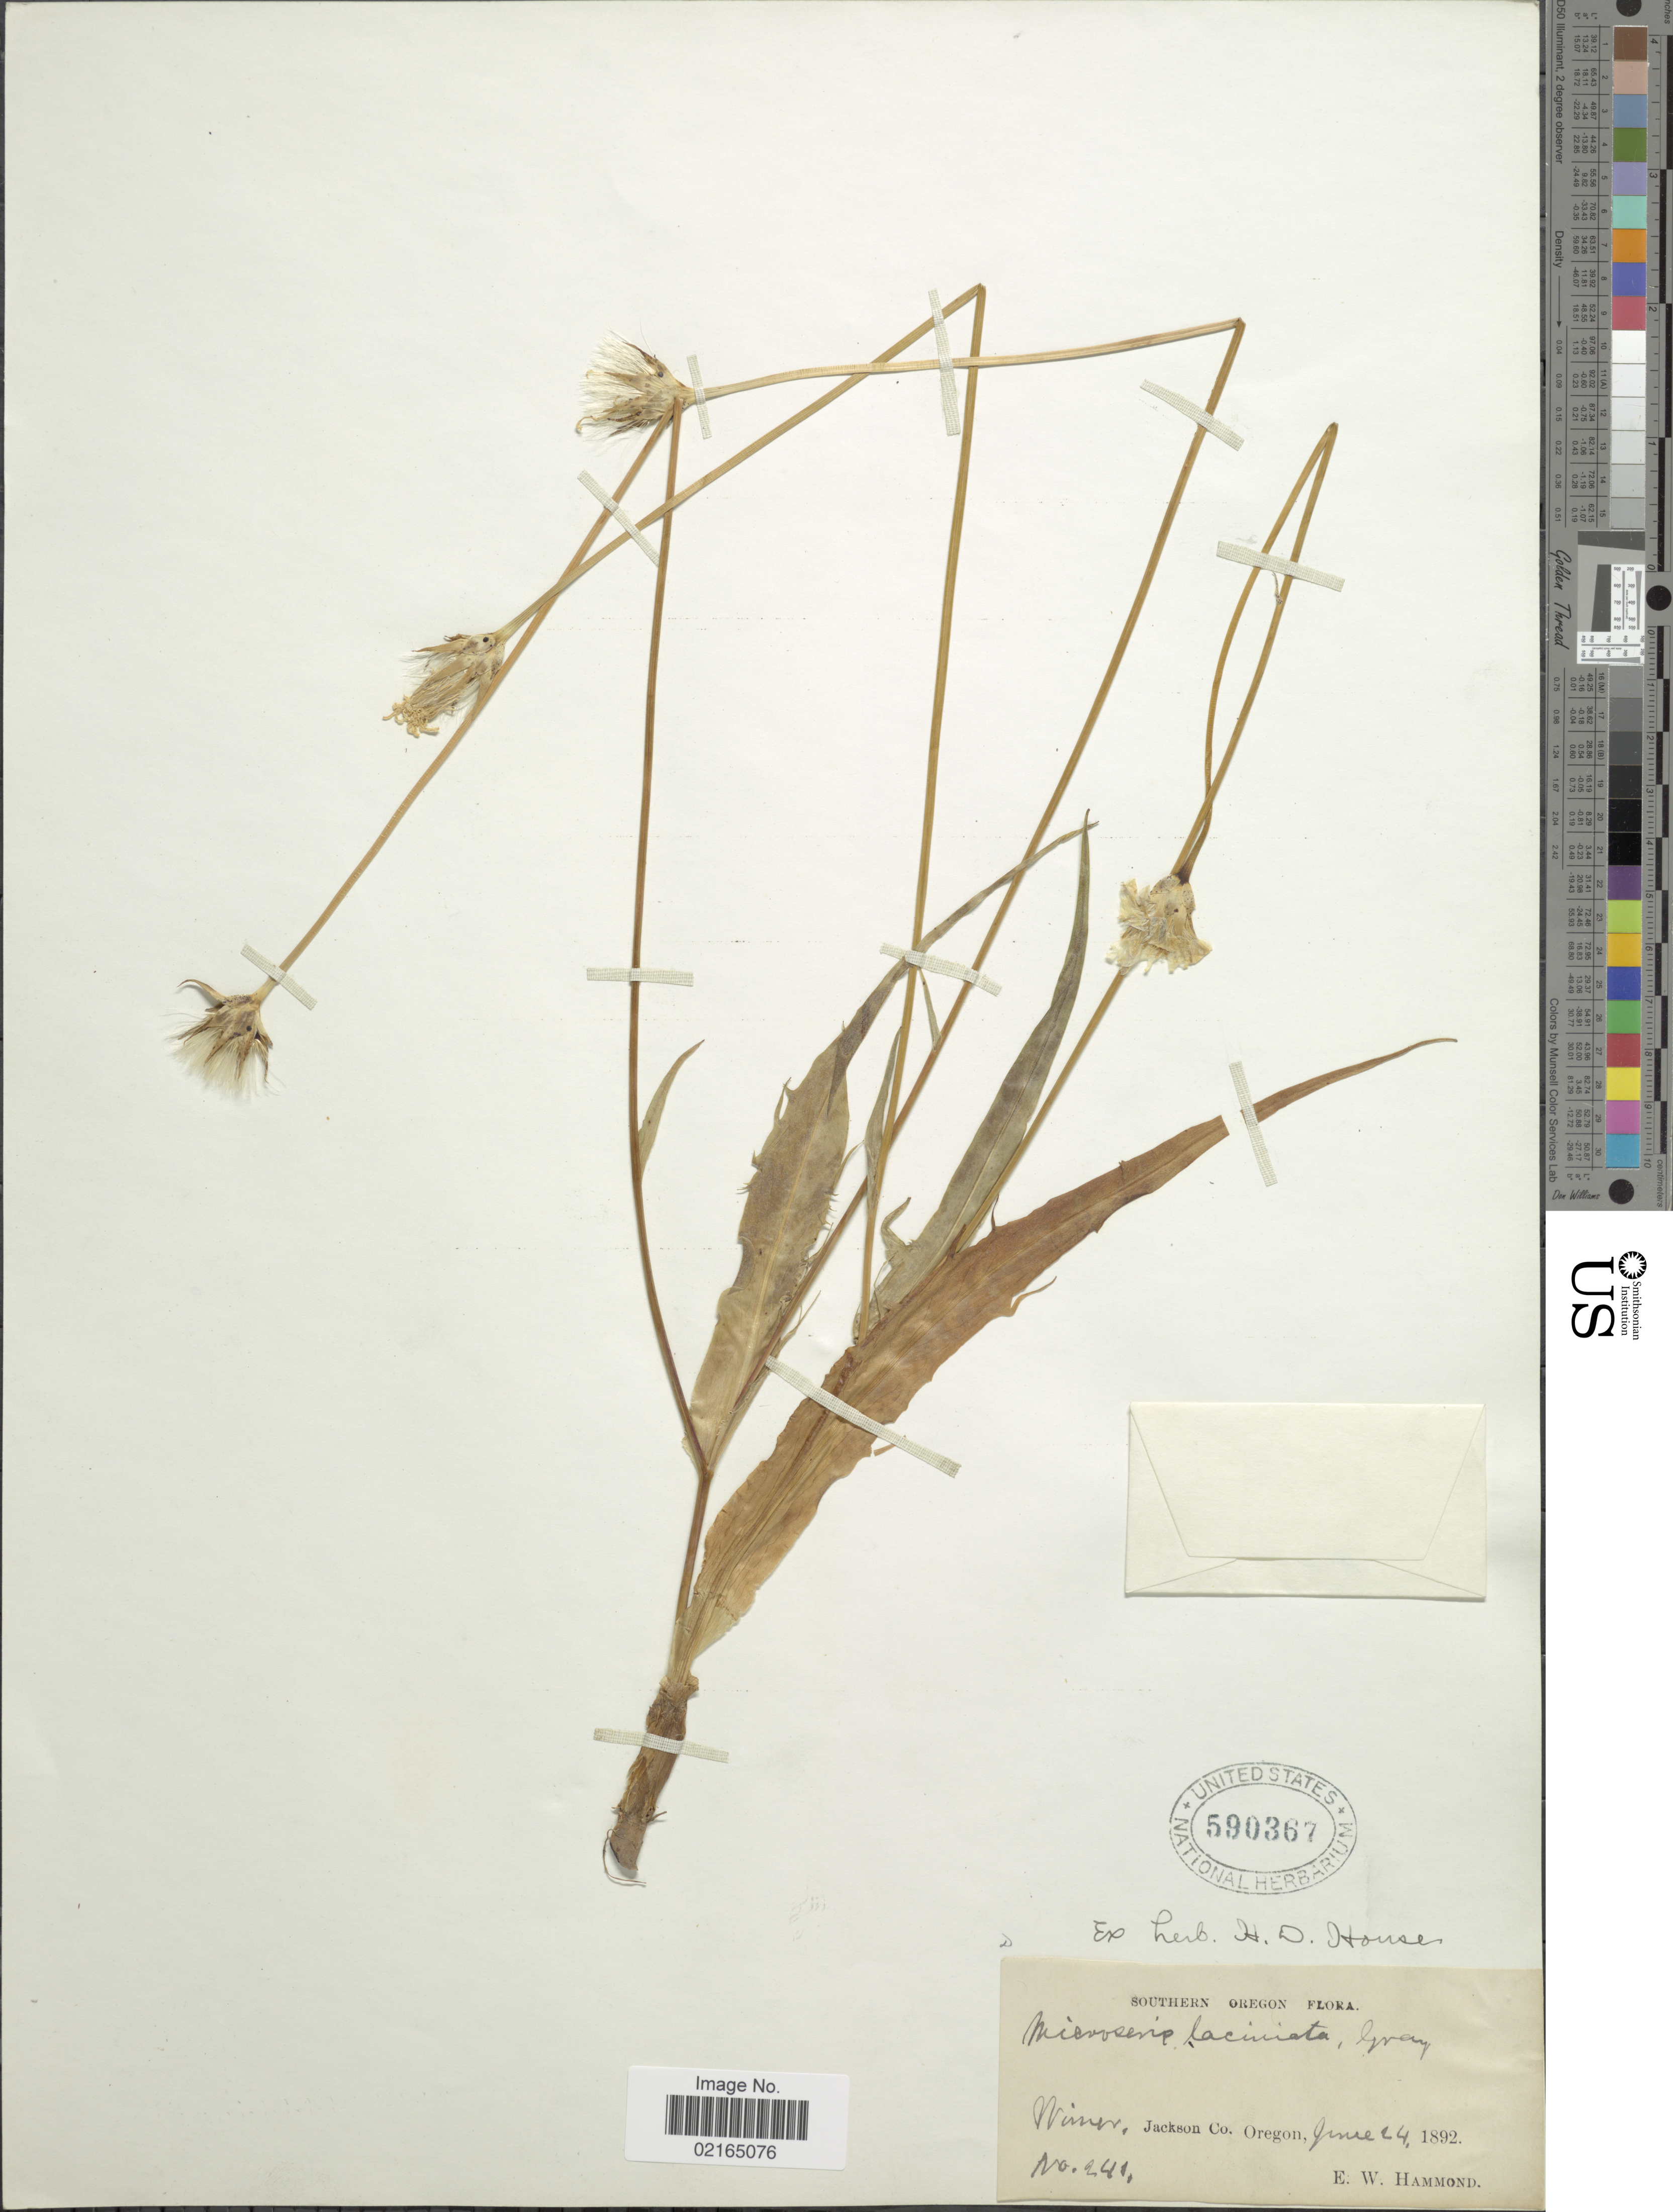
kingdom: Plantae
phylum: Tracheophyta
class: Magnoliopsida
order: Asterales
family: Asteraceae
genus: Microseris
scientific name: Microseris laciniata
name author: (Hook.) Sch. Bip.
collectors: E. Hammond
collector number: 241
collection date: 1892-06-24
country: United States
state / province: Oregon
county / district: Jackson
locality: Southern Oregon, Wimer, Jackson Co.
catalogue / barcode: US 590367